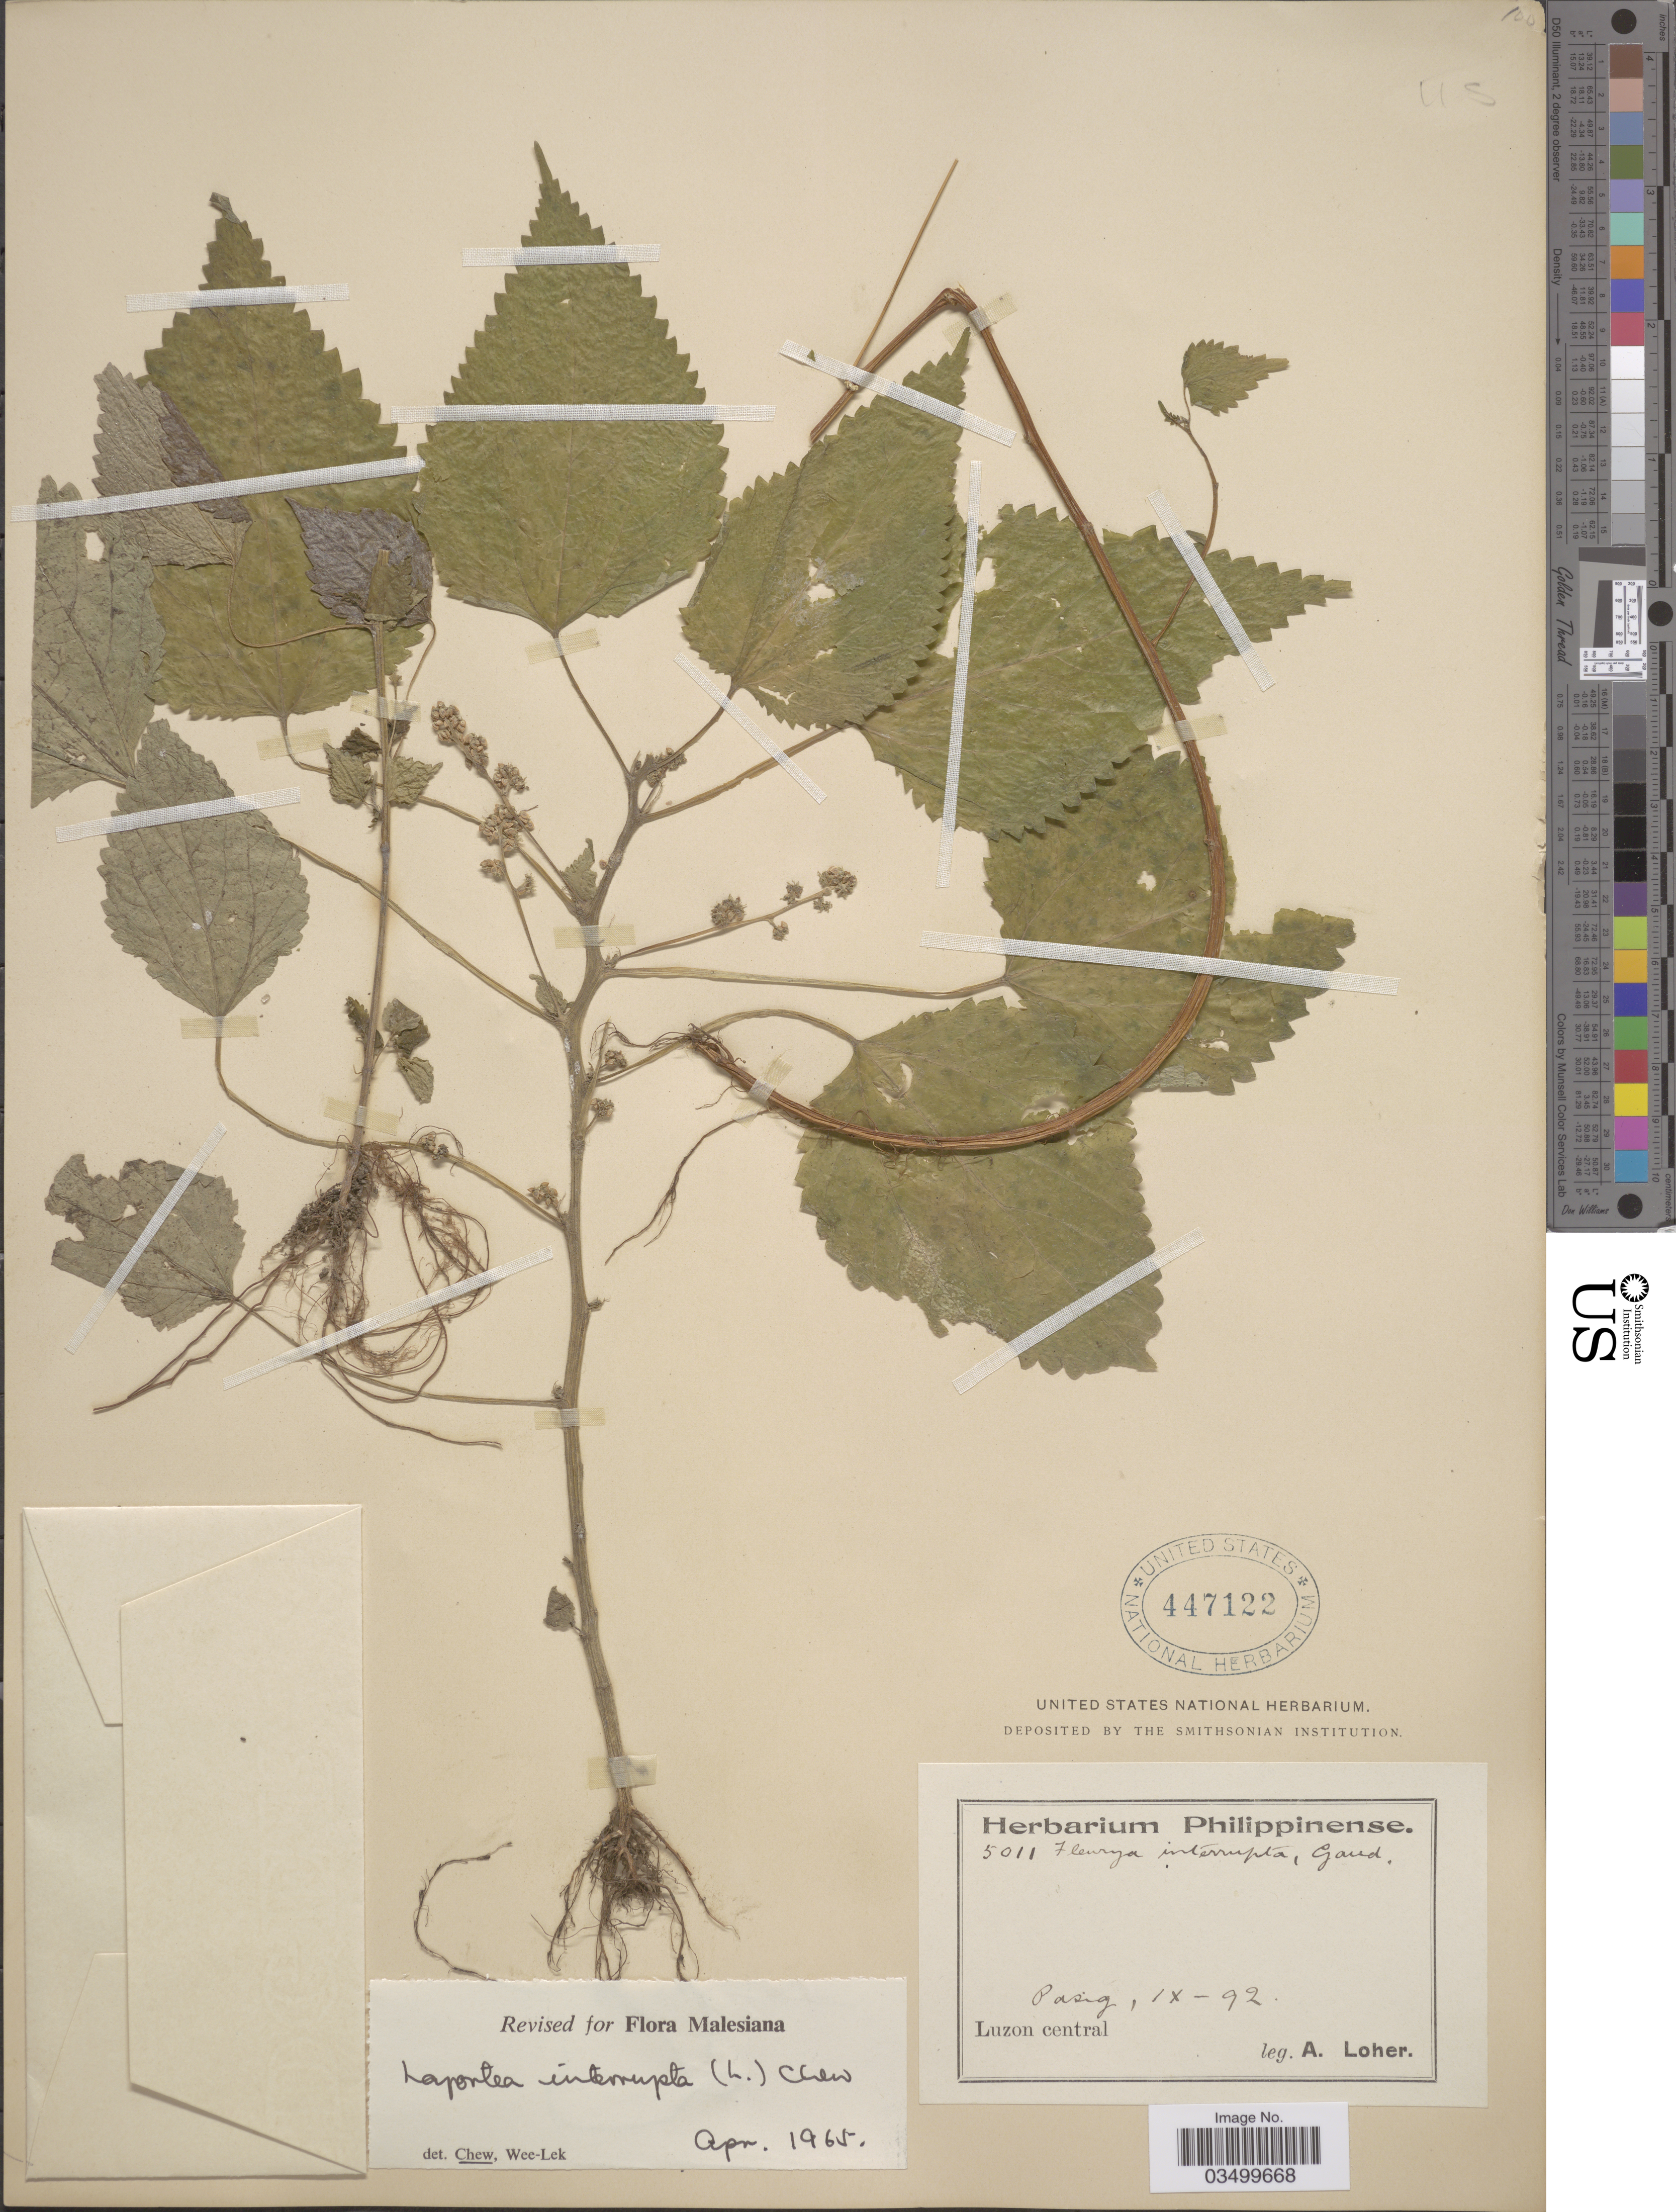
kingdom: Plantae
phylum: Tracheophyta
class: Magnoliopsida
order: Rosales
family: Urticaceae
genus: Laportea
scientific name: Laportea interrupta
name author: (L.) Chew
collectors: A. Loher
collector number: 5011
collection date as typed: Transcribed d/m/y: /9/92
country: Philippines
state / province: Central Luzon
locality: Pasig, Luzon Central.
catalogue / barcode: US 447122